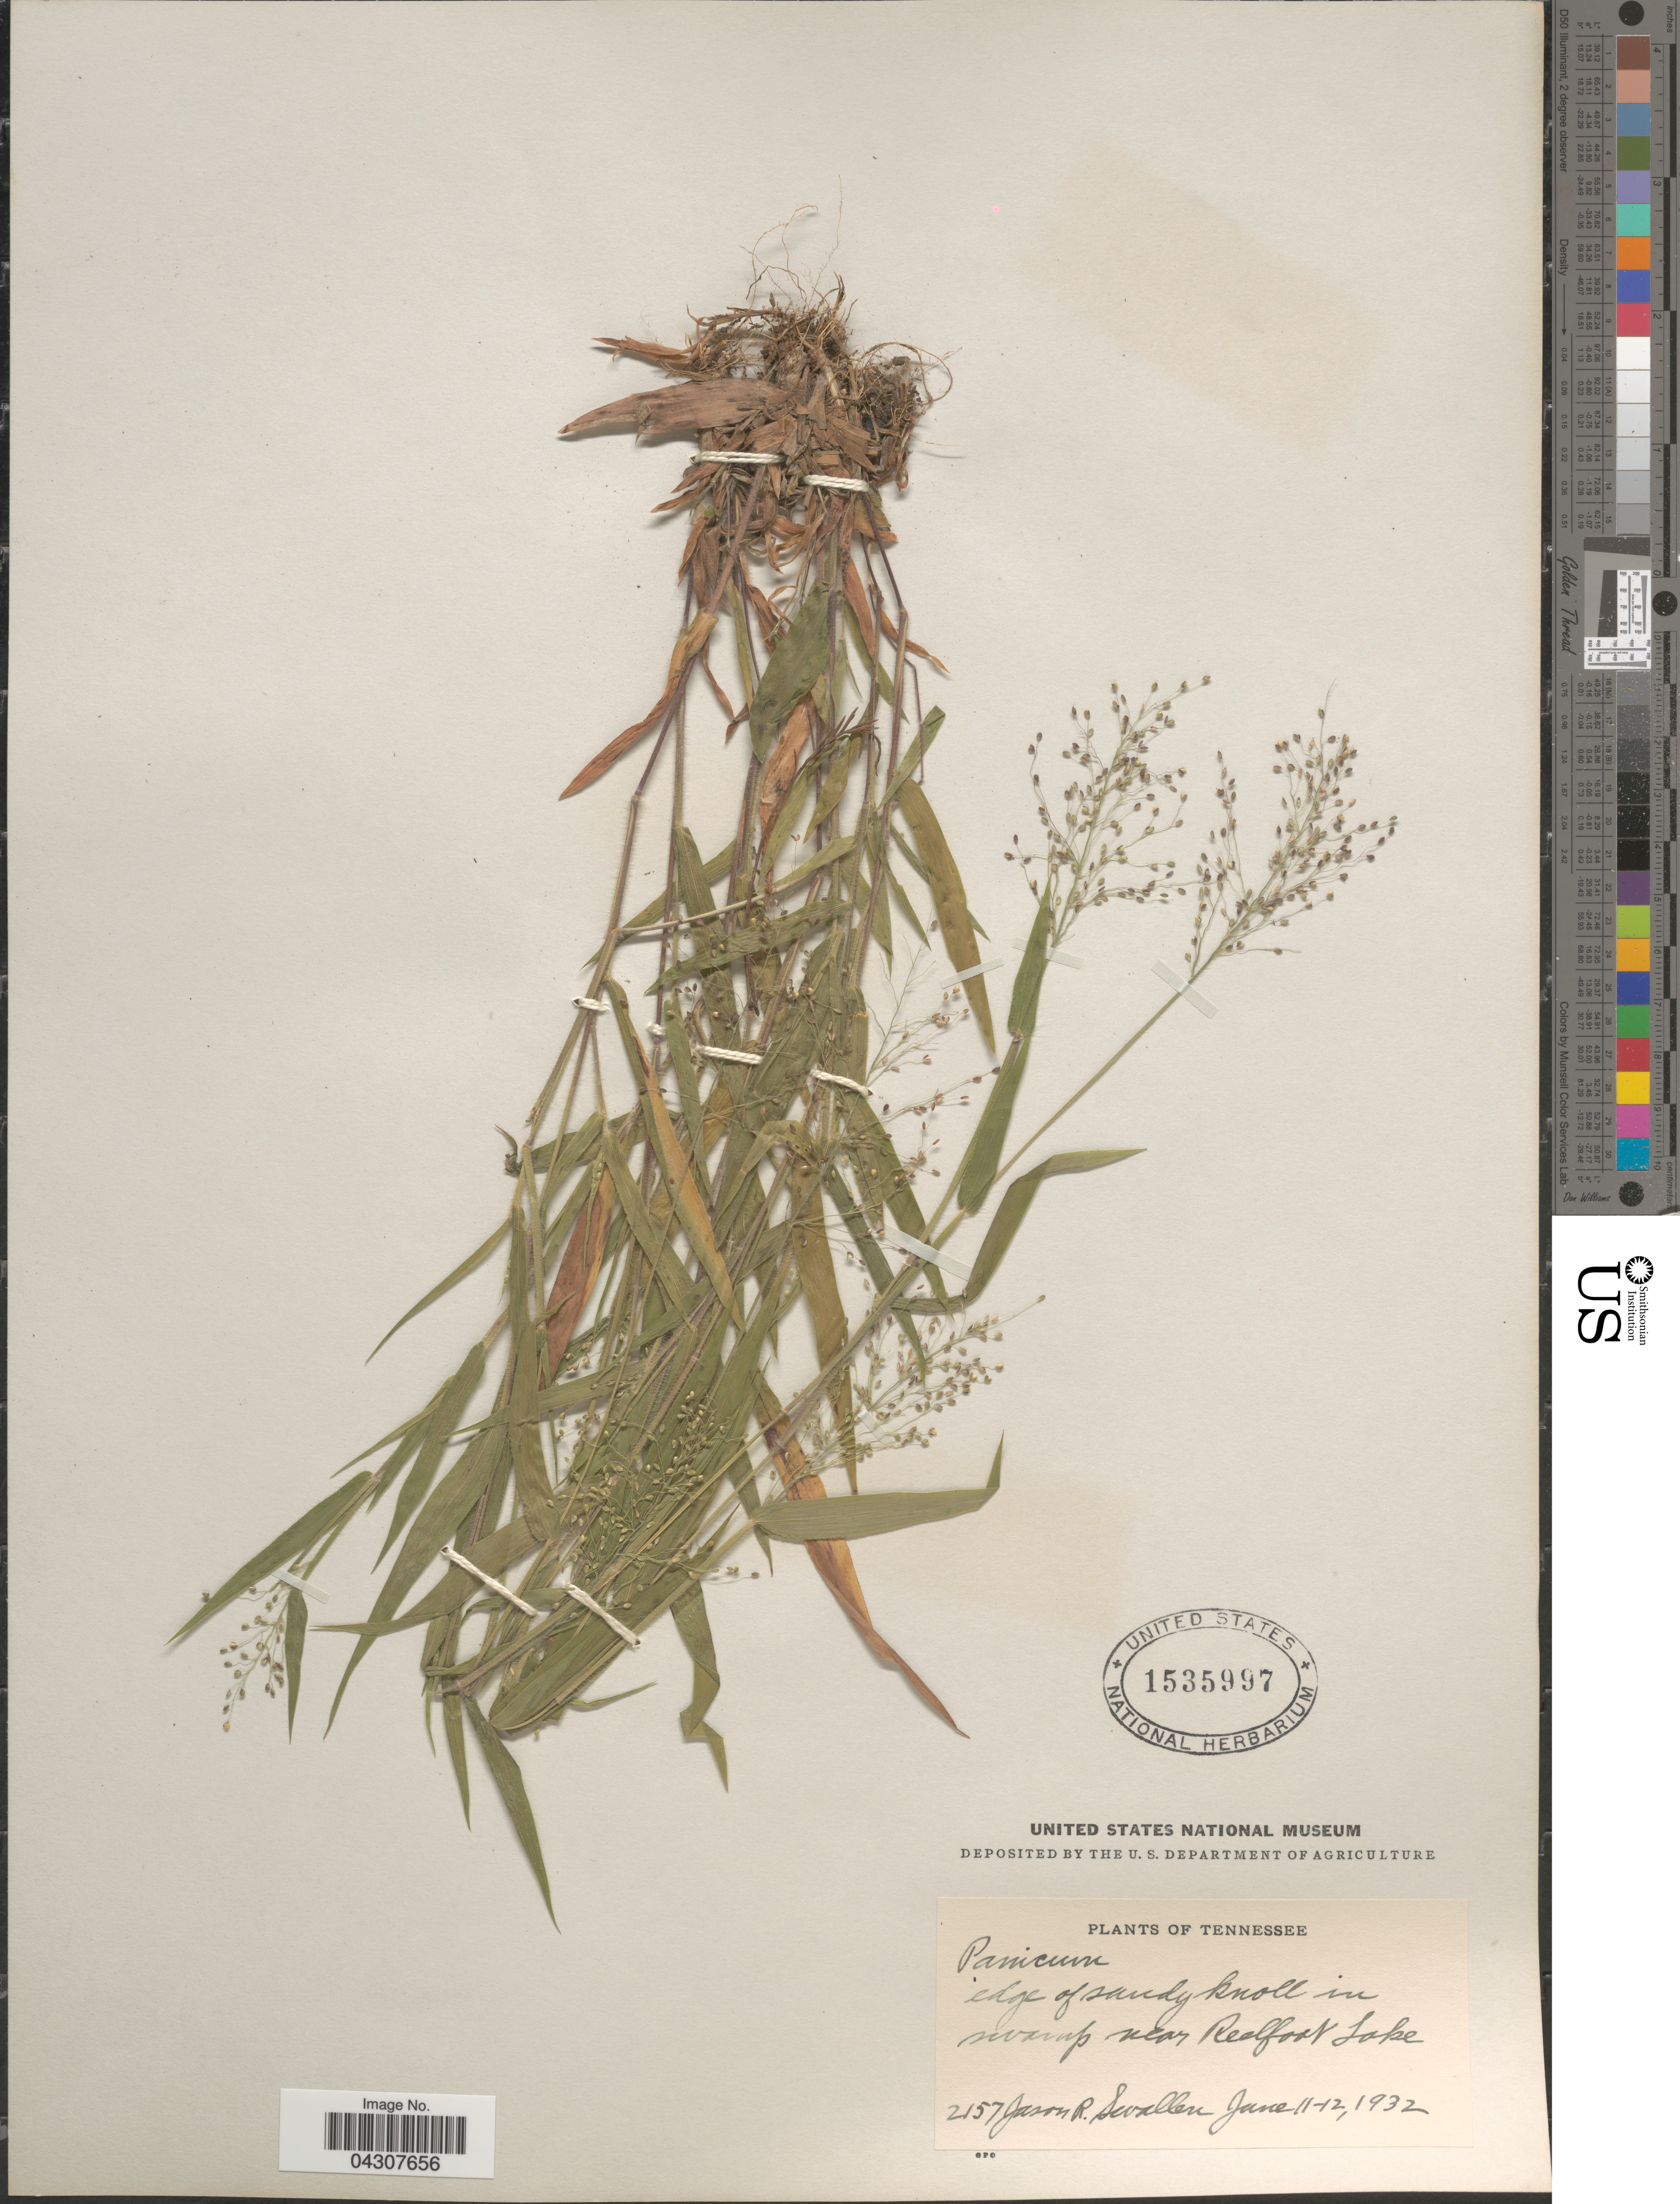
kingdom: Plantae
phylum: Tracheophyta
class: Liliopsida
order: Poales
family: Poaceae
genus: Dichanthelium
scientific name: Dichanthelium acuminatum var. acuminatum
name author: (Sw.) Gould & C.A. Clark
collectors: J. R. Swallen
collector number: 2157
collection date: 1932-06-11/1932-06-12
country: United States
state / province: Tennessee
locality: Edge of sandy knoll in swamp near Reelfoot Lake.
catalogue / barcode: US 1535997